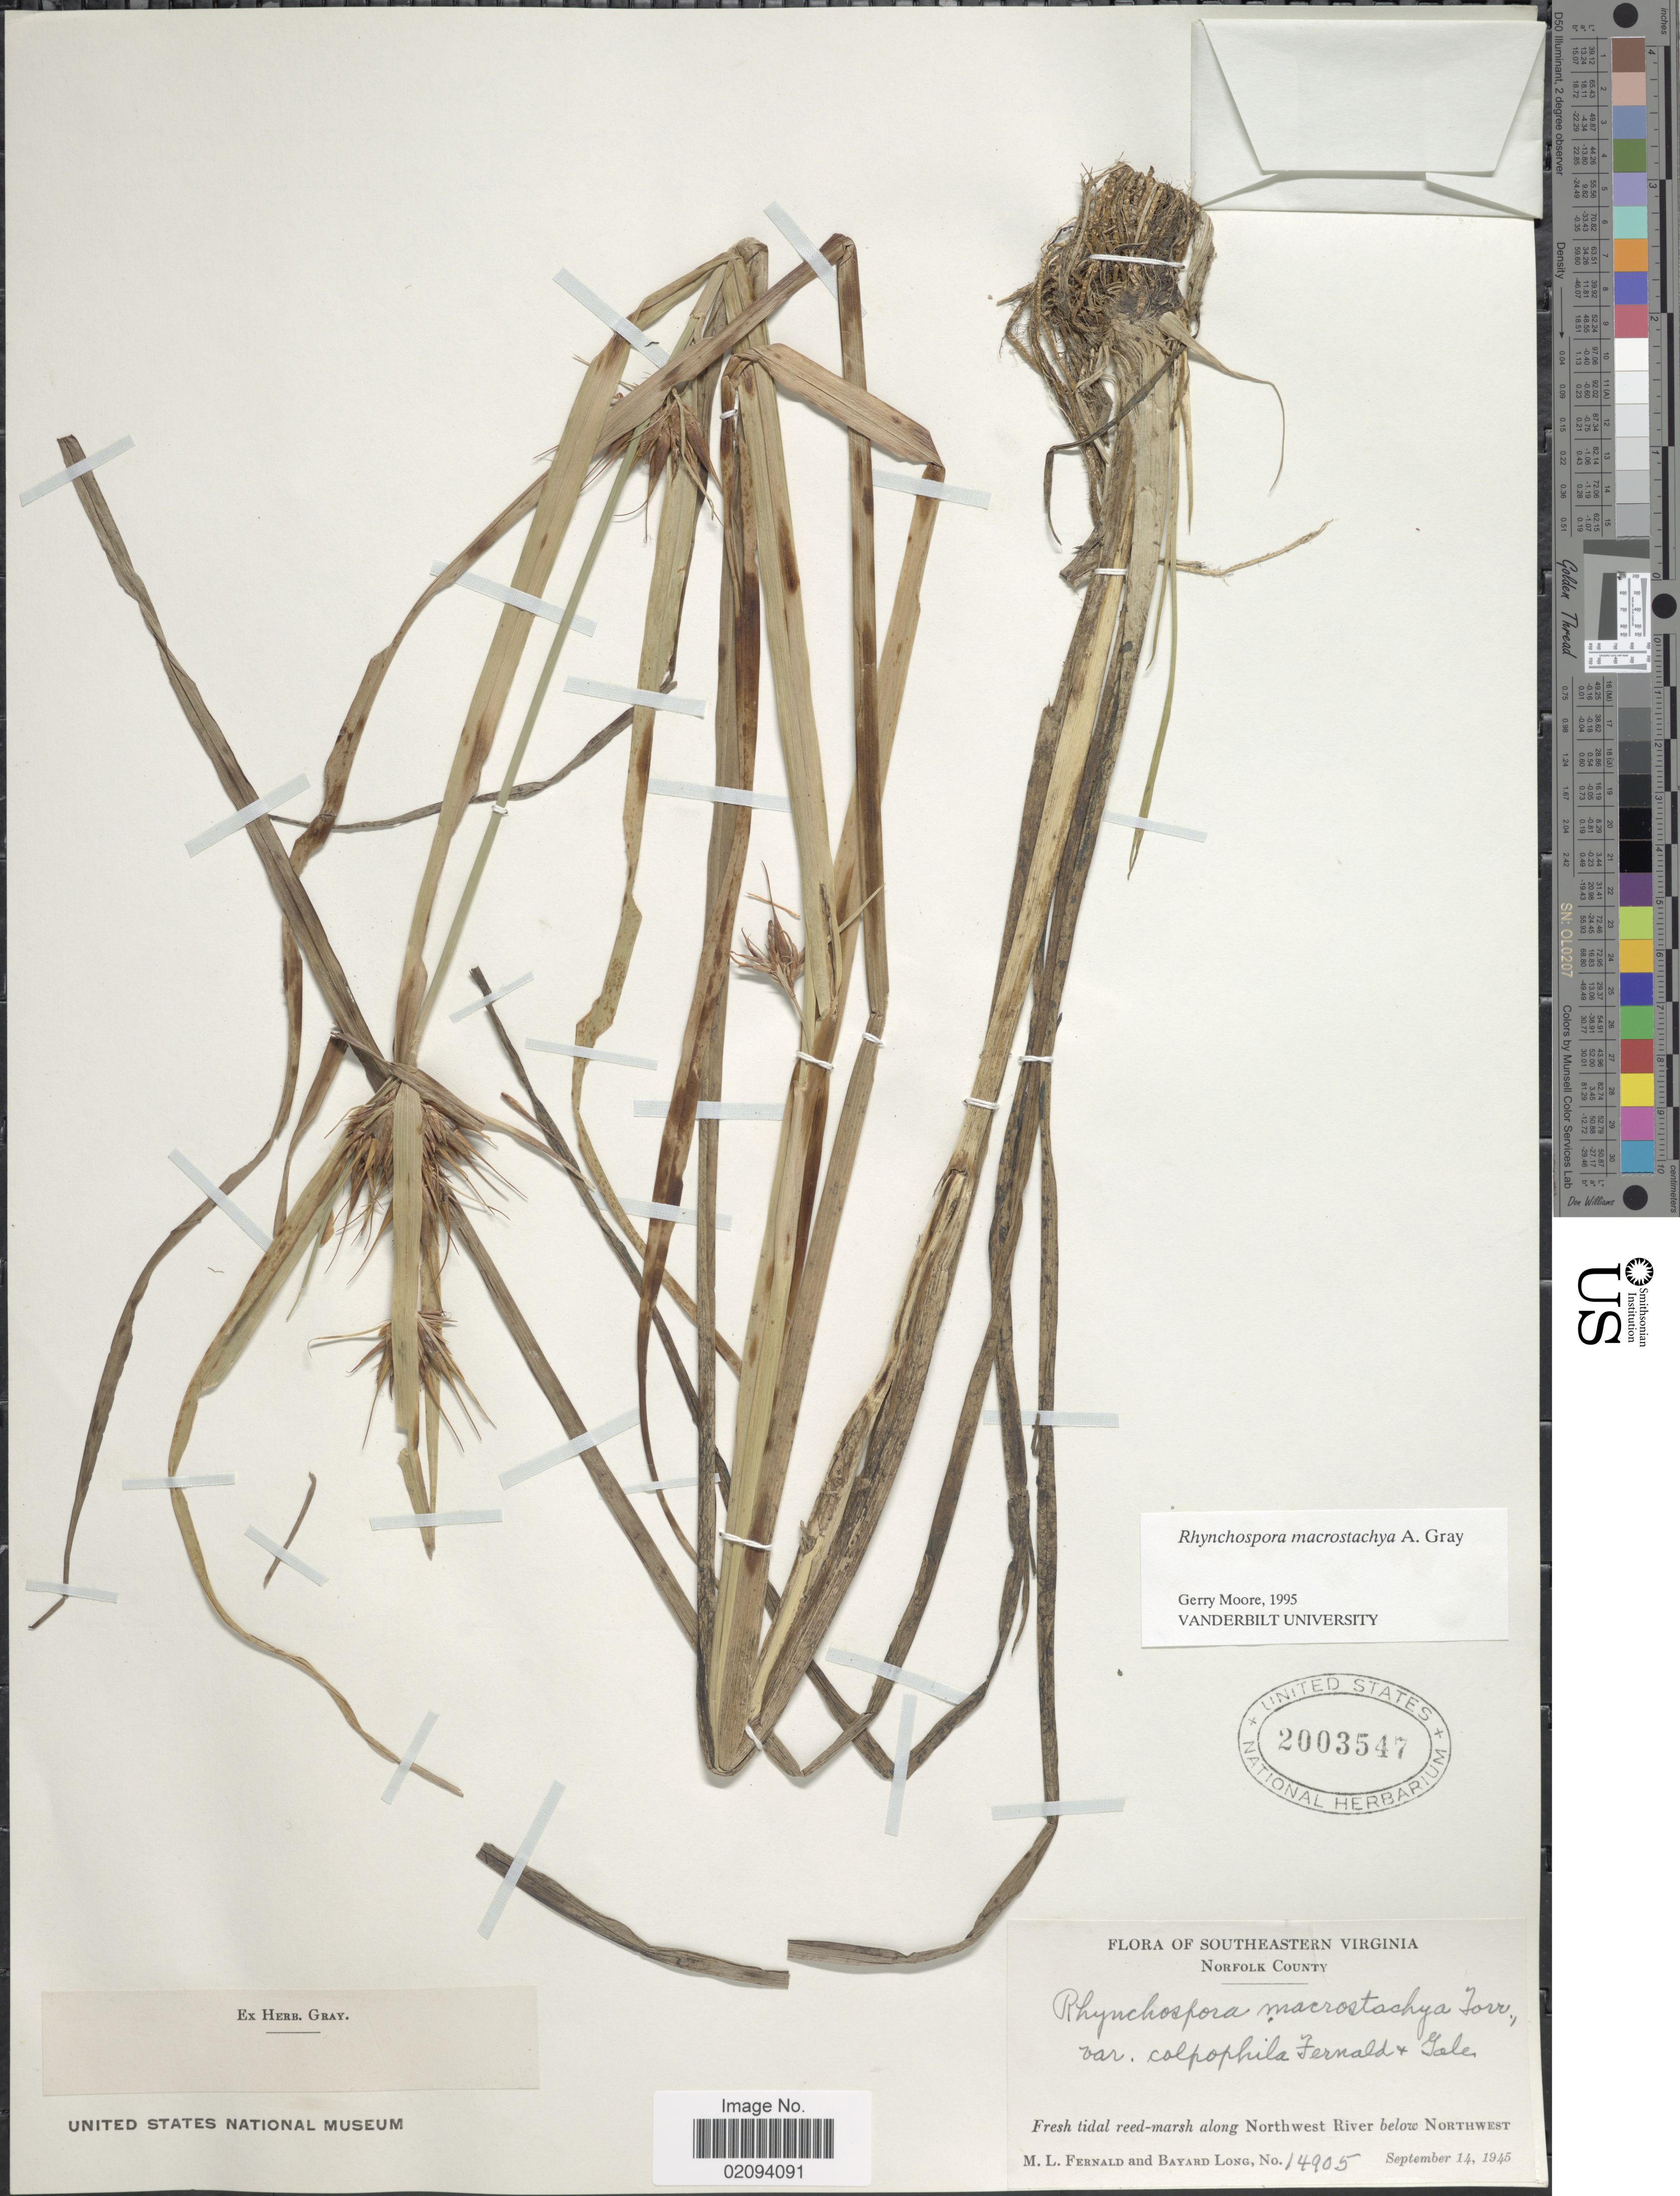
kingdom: Plantae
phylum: Tracheophyta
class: Liliopsida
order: Poales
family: Cyperaceae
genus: Rhynchospora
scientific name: Rhynchospora macrostachya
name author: Torr. ex A. Gray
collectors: M. L. Fernald & B. Long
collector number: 14905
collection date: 1945-09-14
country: United States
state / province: Virginia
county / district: City of Norfolk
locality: Southeastern Virginia. Norfolk County. Fresh tidal reed-marsh along Northwest River below Northwest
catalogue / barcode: US 2003547